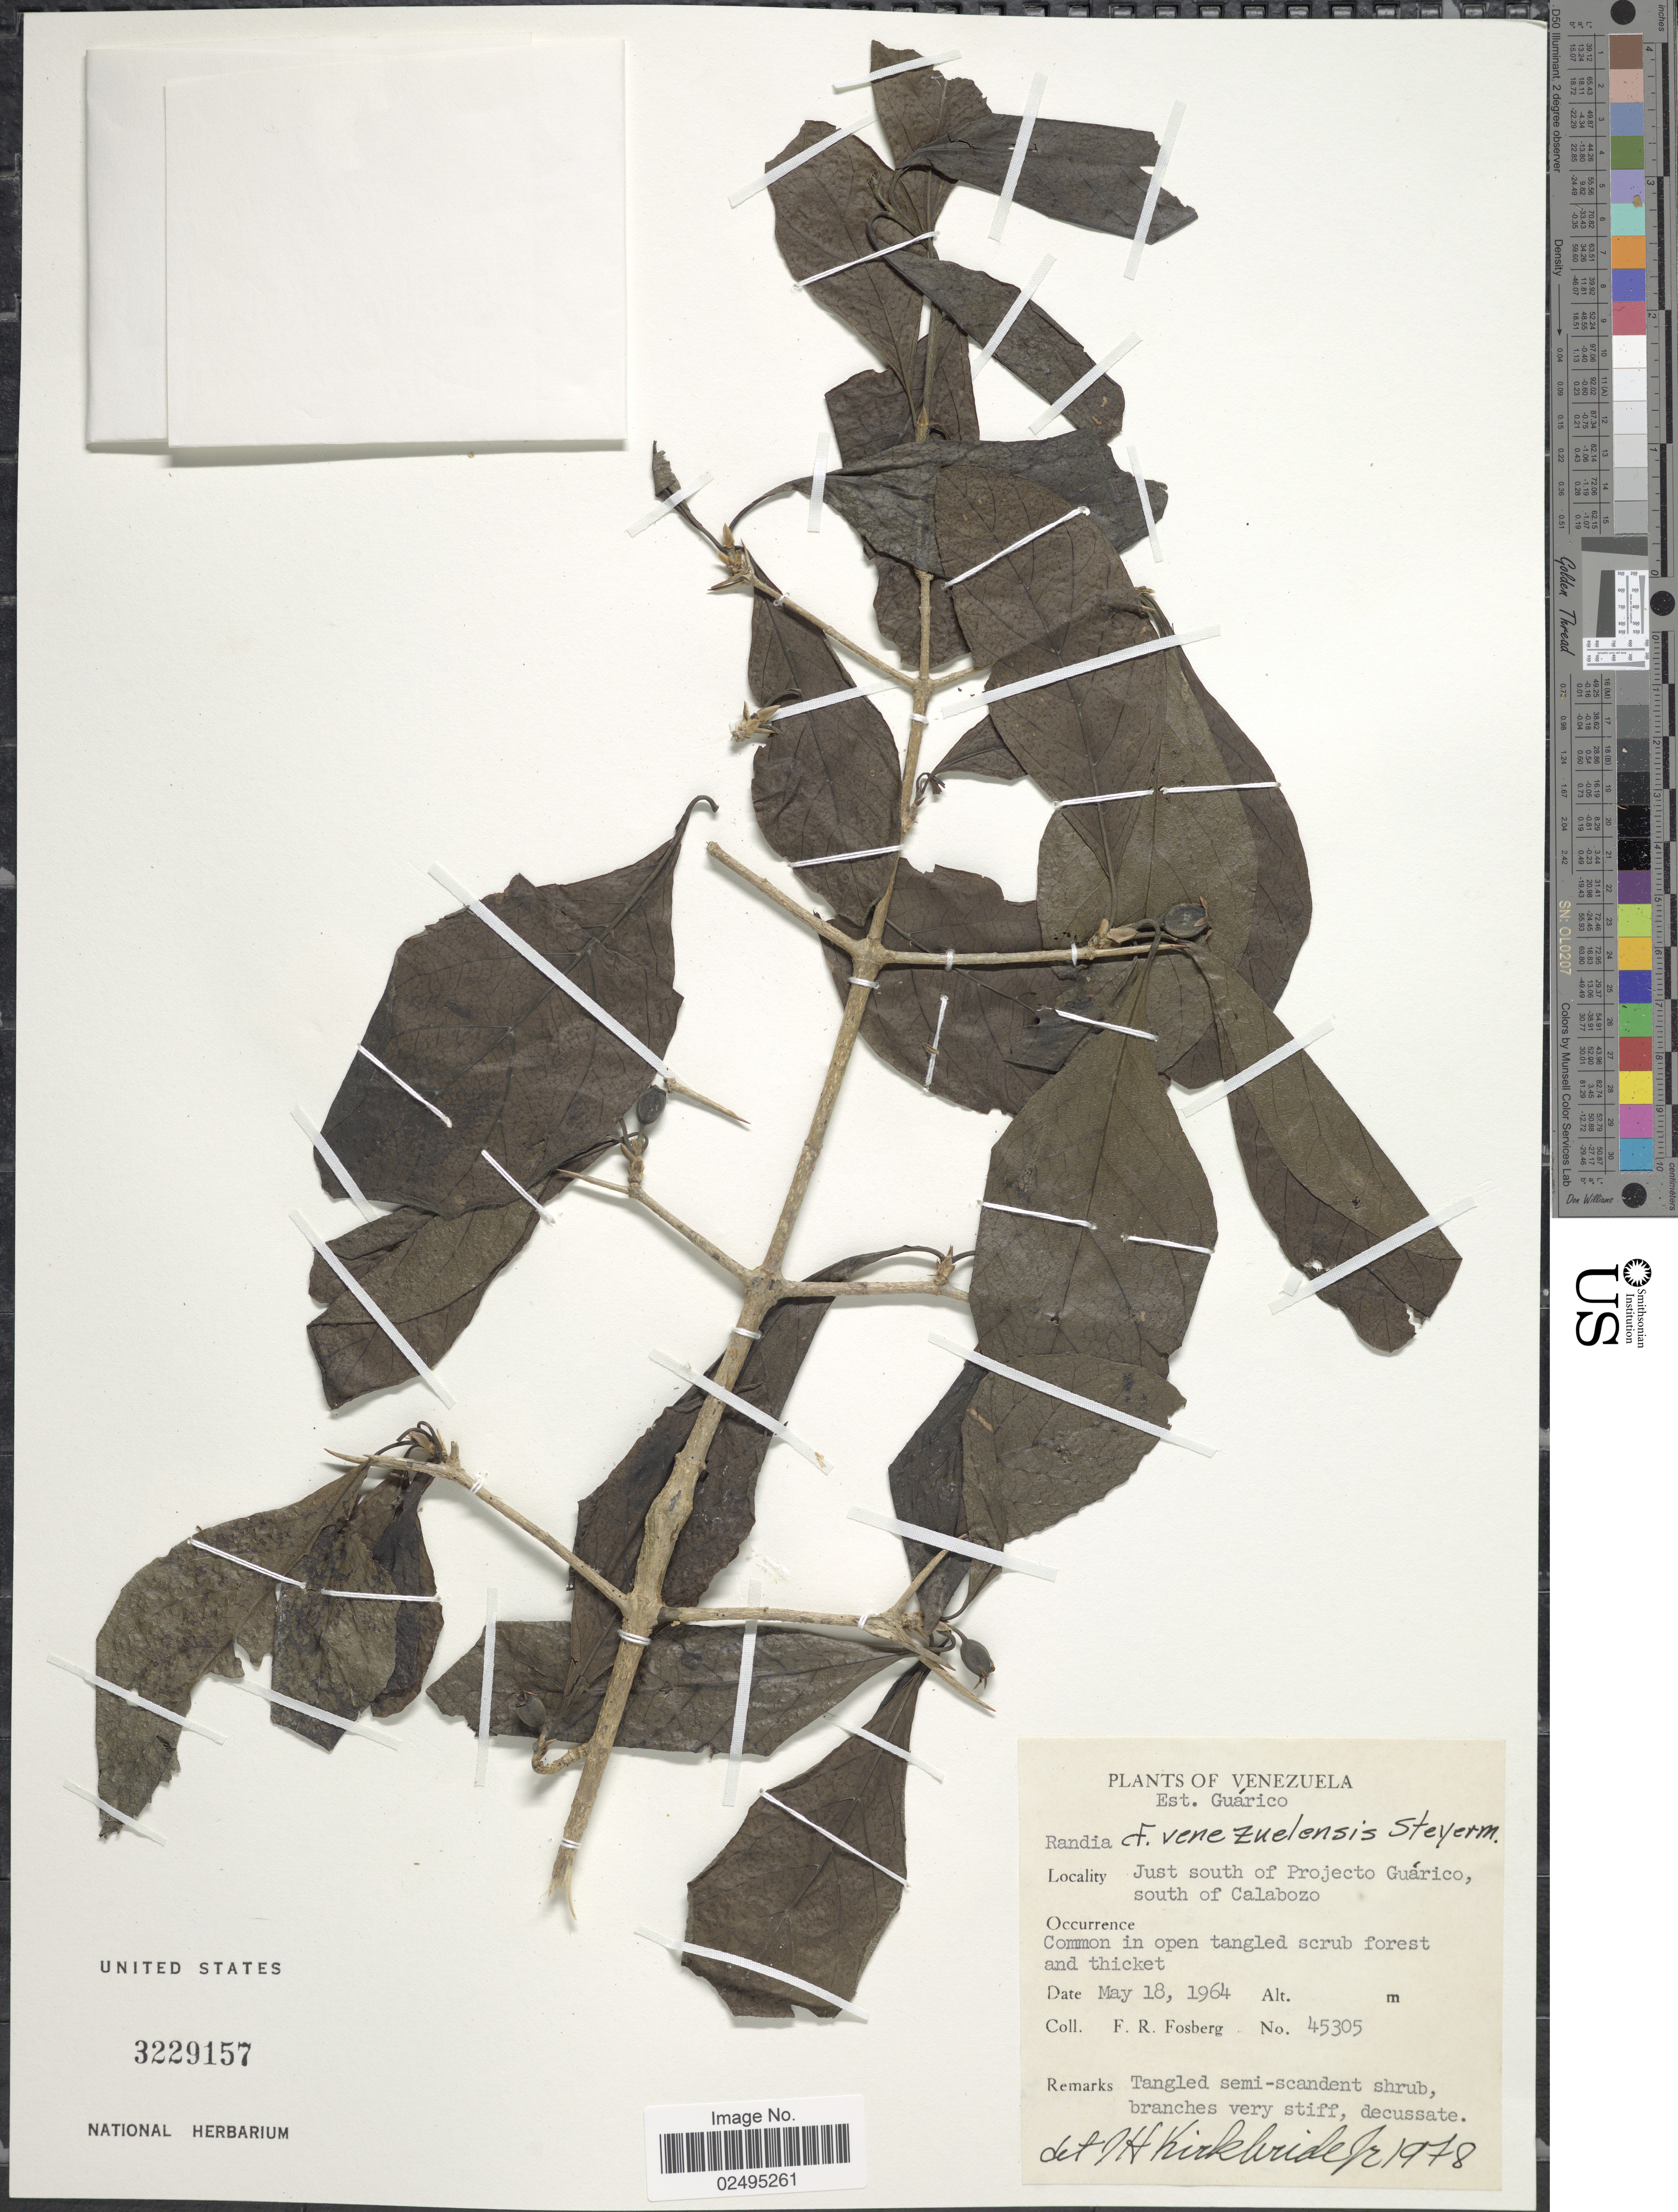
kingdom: Plantae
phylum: Tracheophyta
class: Magnoliopsida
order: Gentianales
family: Rubiaceae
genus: Randia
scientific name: Randia sp.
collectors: F. R. Fosberg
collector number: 45305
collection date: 1964-05-18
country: Venezuela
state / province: Guárico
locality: Est. Guarico, Just south of Projecto Guarico, south of Calabozo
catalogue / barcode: US 3229157